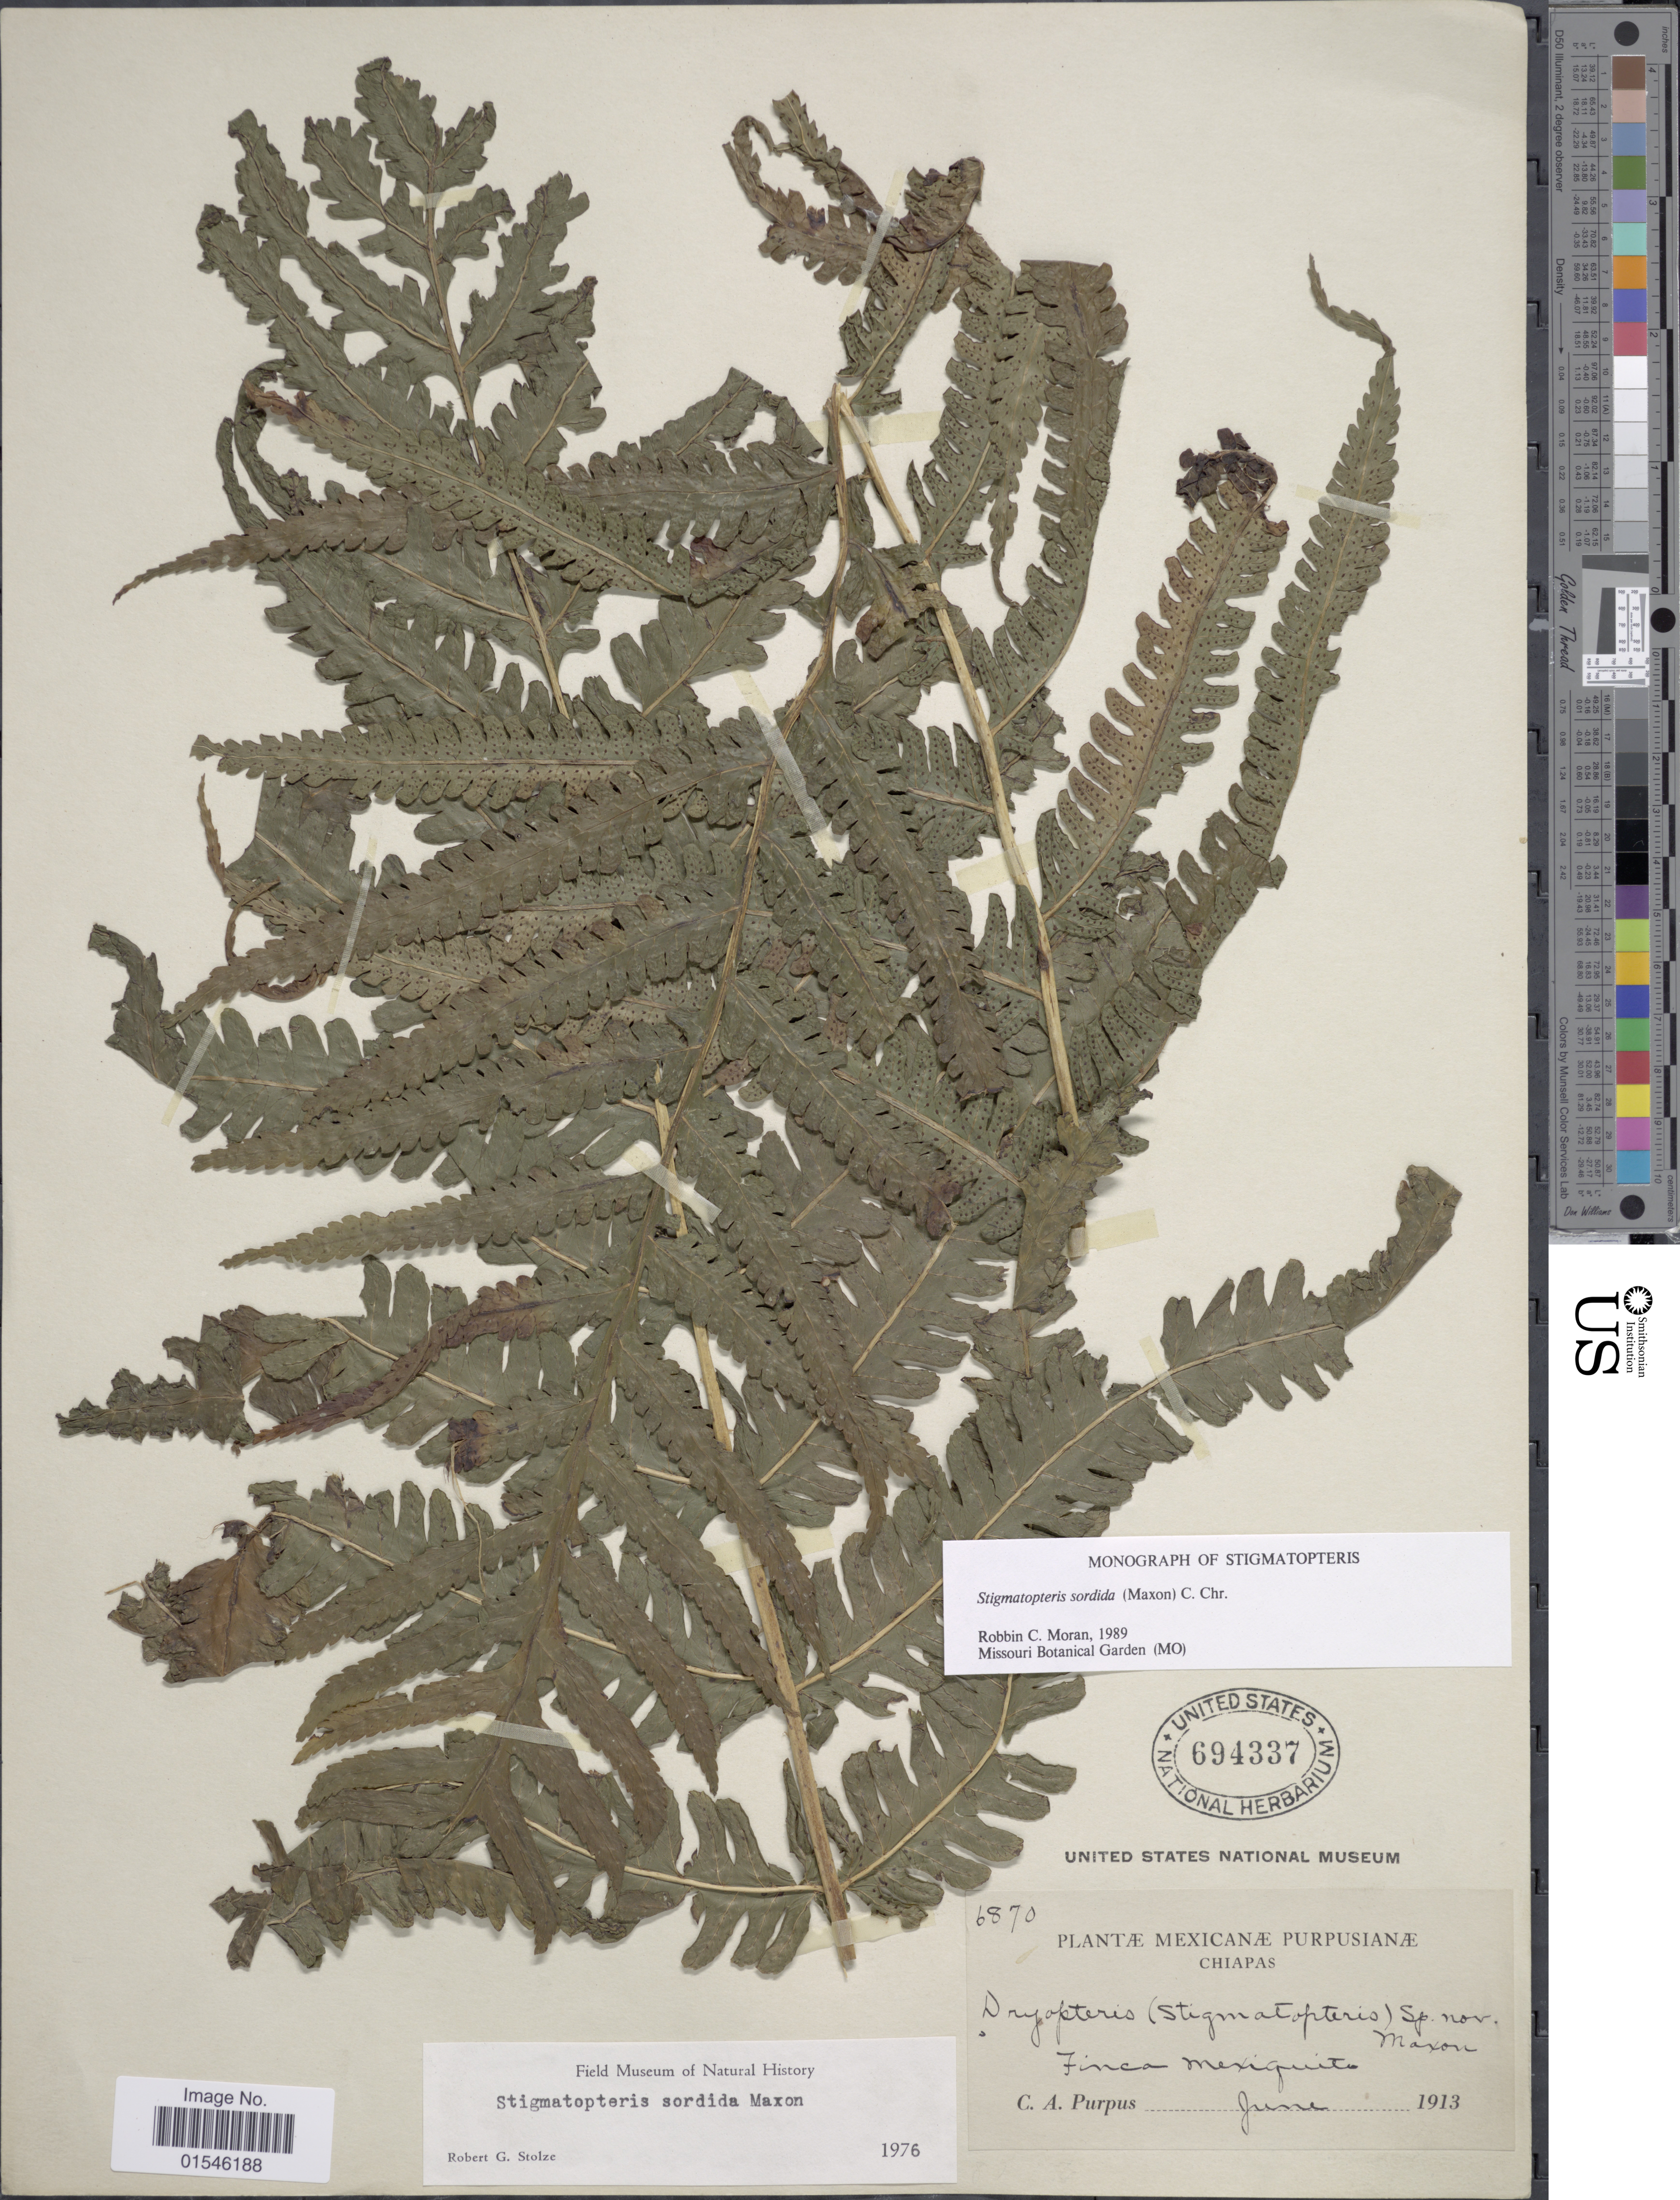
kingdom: Plantae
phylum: Tracheophyta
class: Polypodiopsida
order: Polypodiales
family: Dryopteridaceae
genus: Stigmatopteris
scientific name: Stigmatopteris sordida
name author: (Maxon) C. Chr.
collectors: C. A. Purpus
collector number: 6870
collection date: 1913-06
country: Mexico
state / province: Chiapas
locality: Finca Mexiquito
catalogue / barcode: US 694337